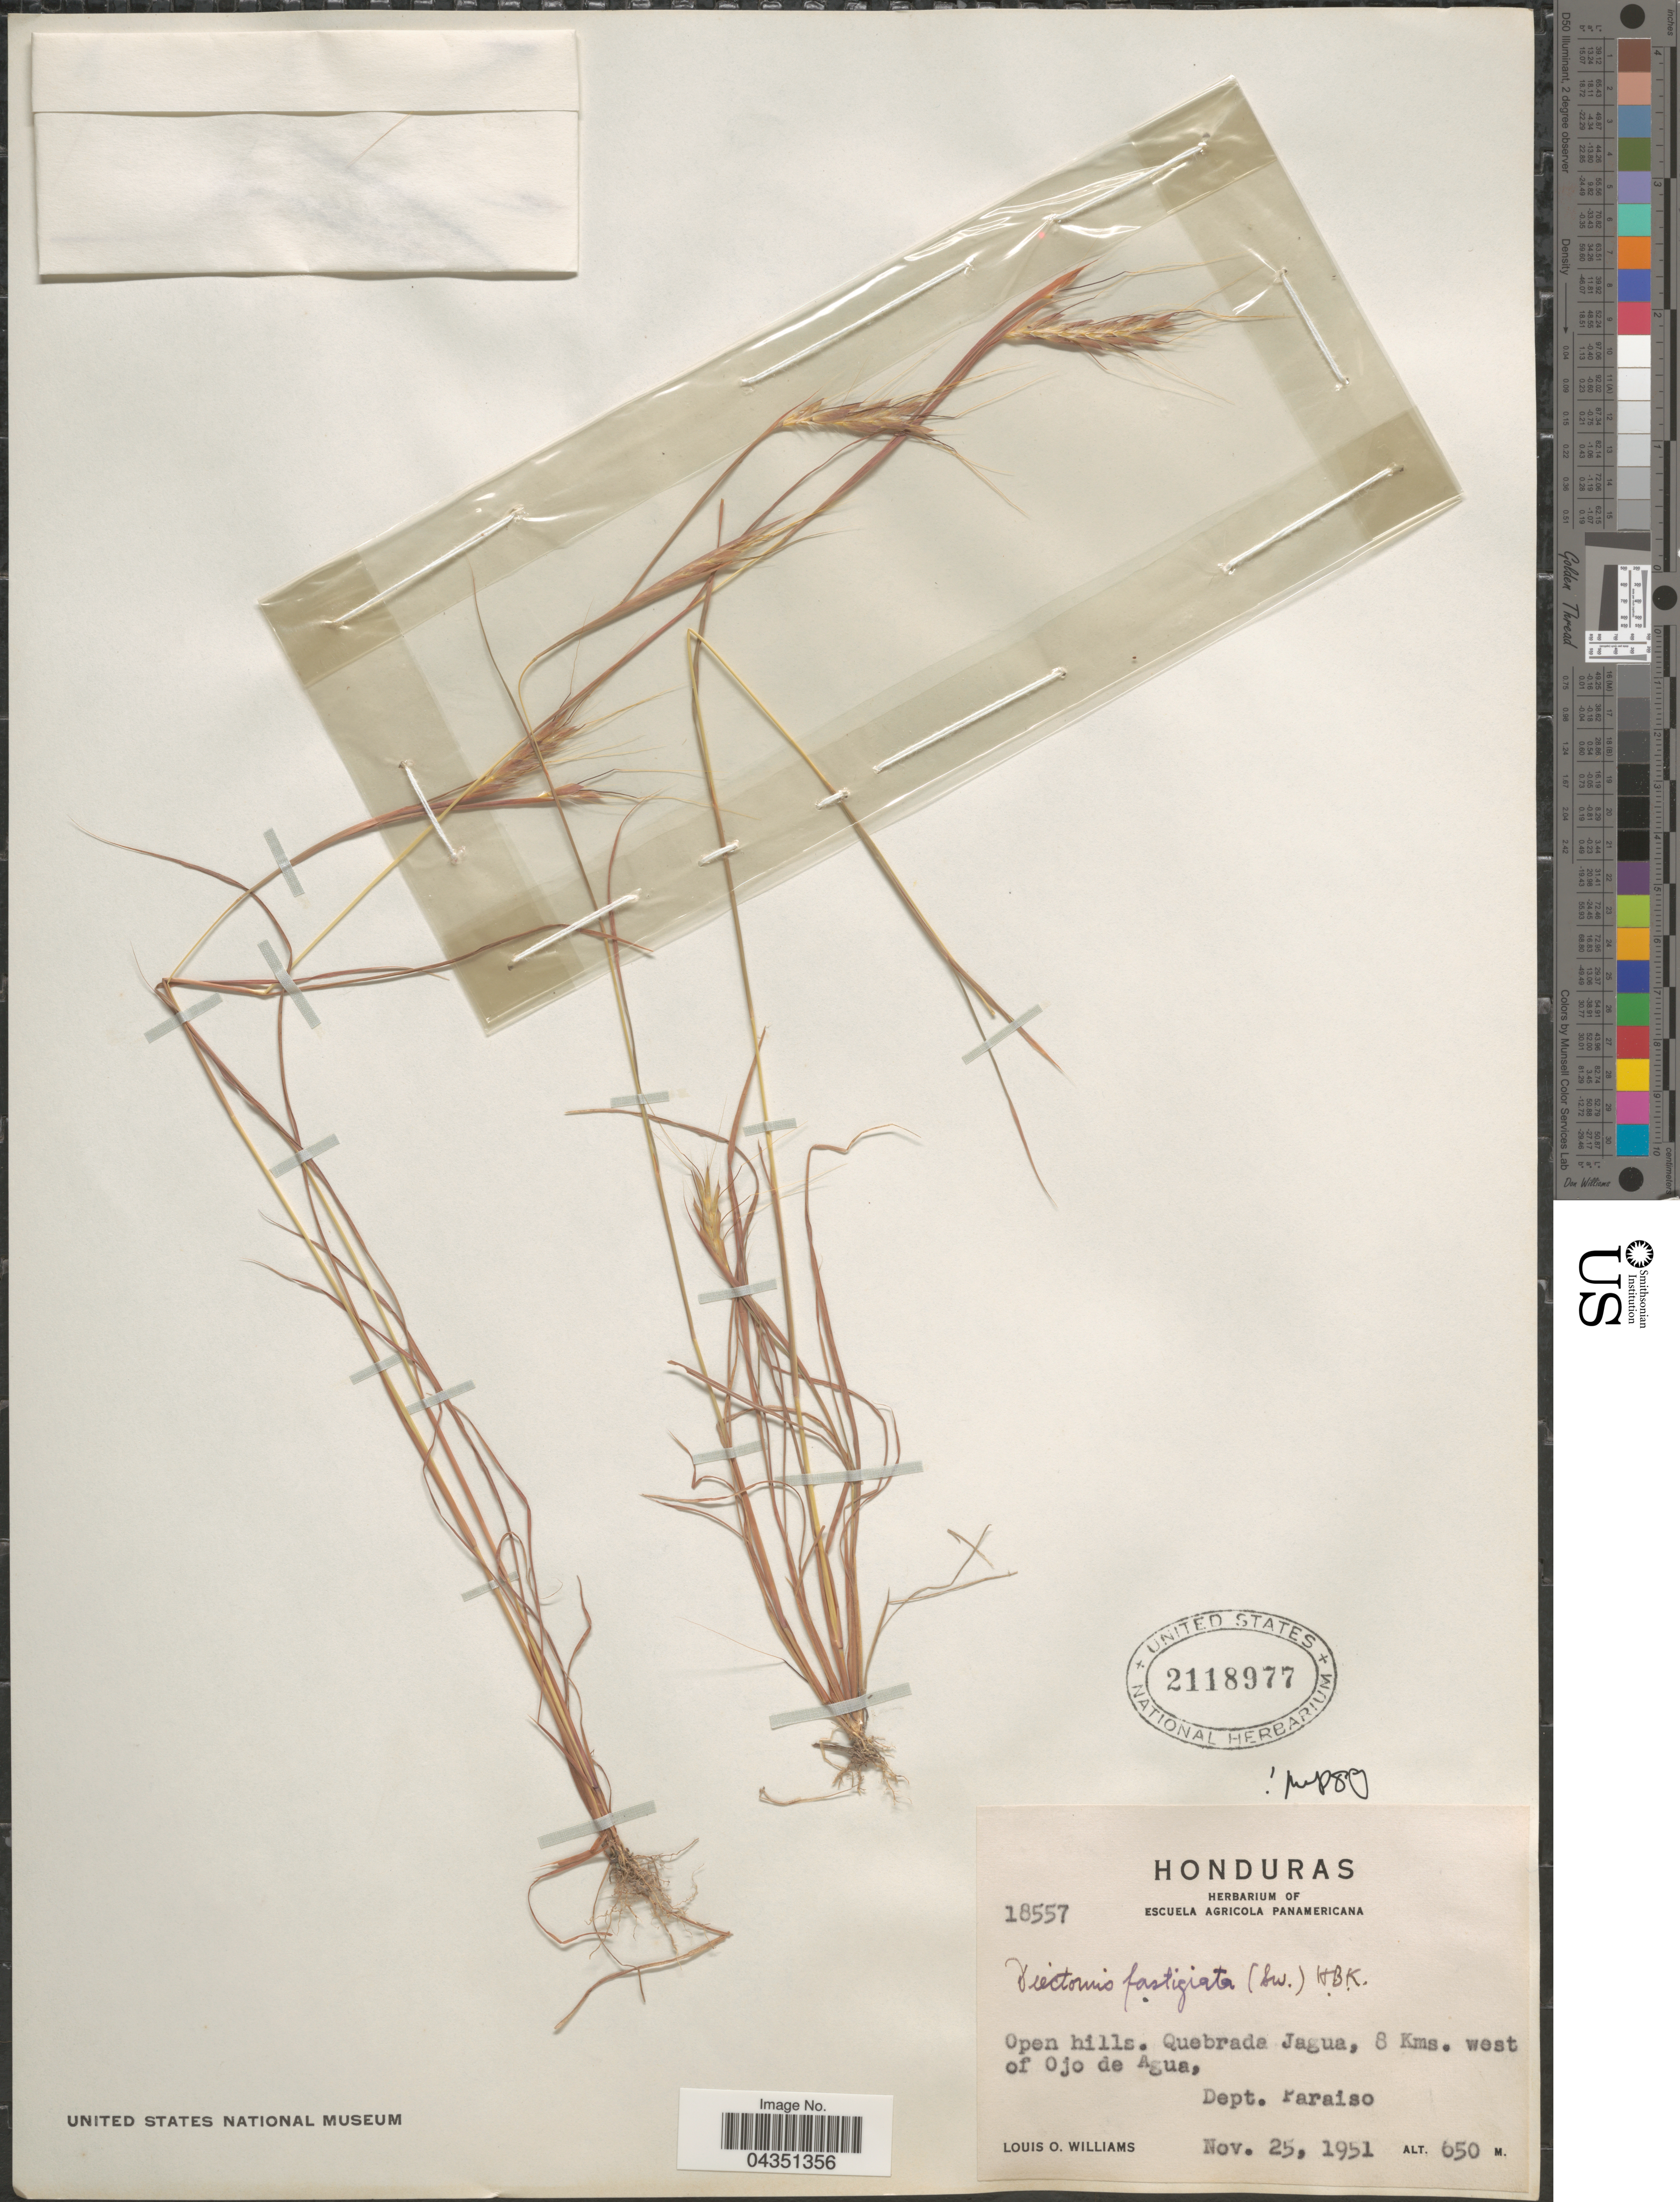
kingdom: Plantae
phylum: Tracheophyta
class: Liliopsida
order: Poales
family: Poaceae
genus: Diectomis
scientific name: Diectomis fastigiata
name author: (Sw.) P. Beauv.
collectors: L. O. Williams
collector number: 18557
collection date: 1951-11-25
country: Honduras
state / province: El Paraiso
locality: Quebrada Jagua, 8 Kms. west of Ojo de Agua, Dept. Paraiso.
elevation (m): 650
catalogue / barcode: US 2118977